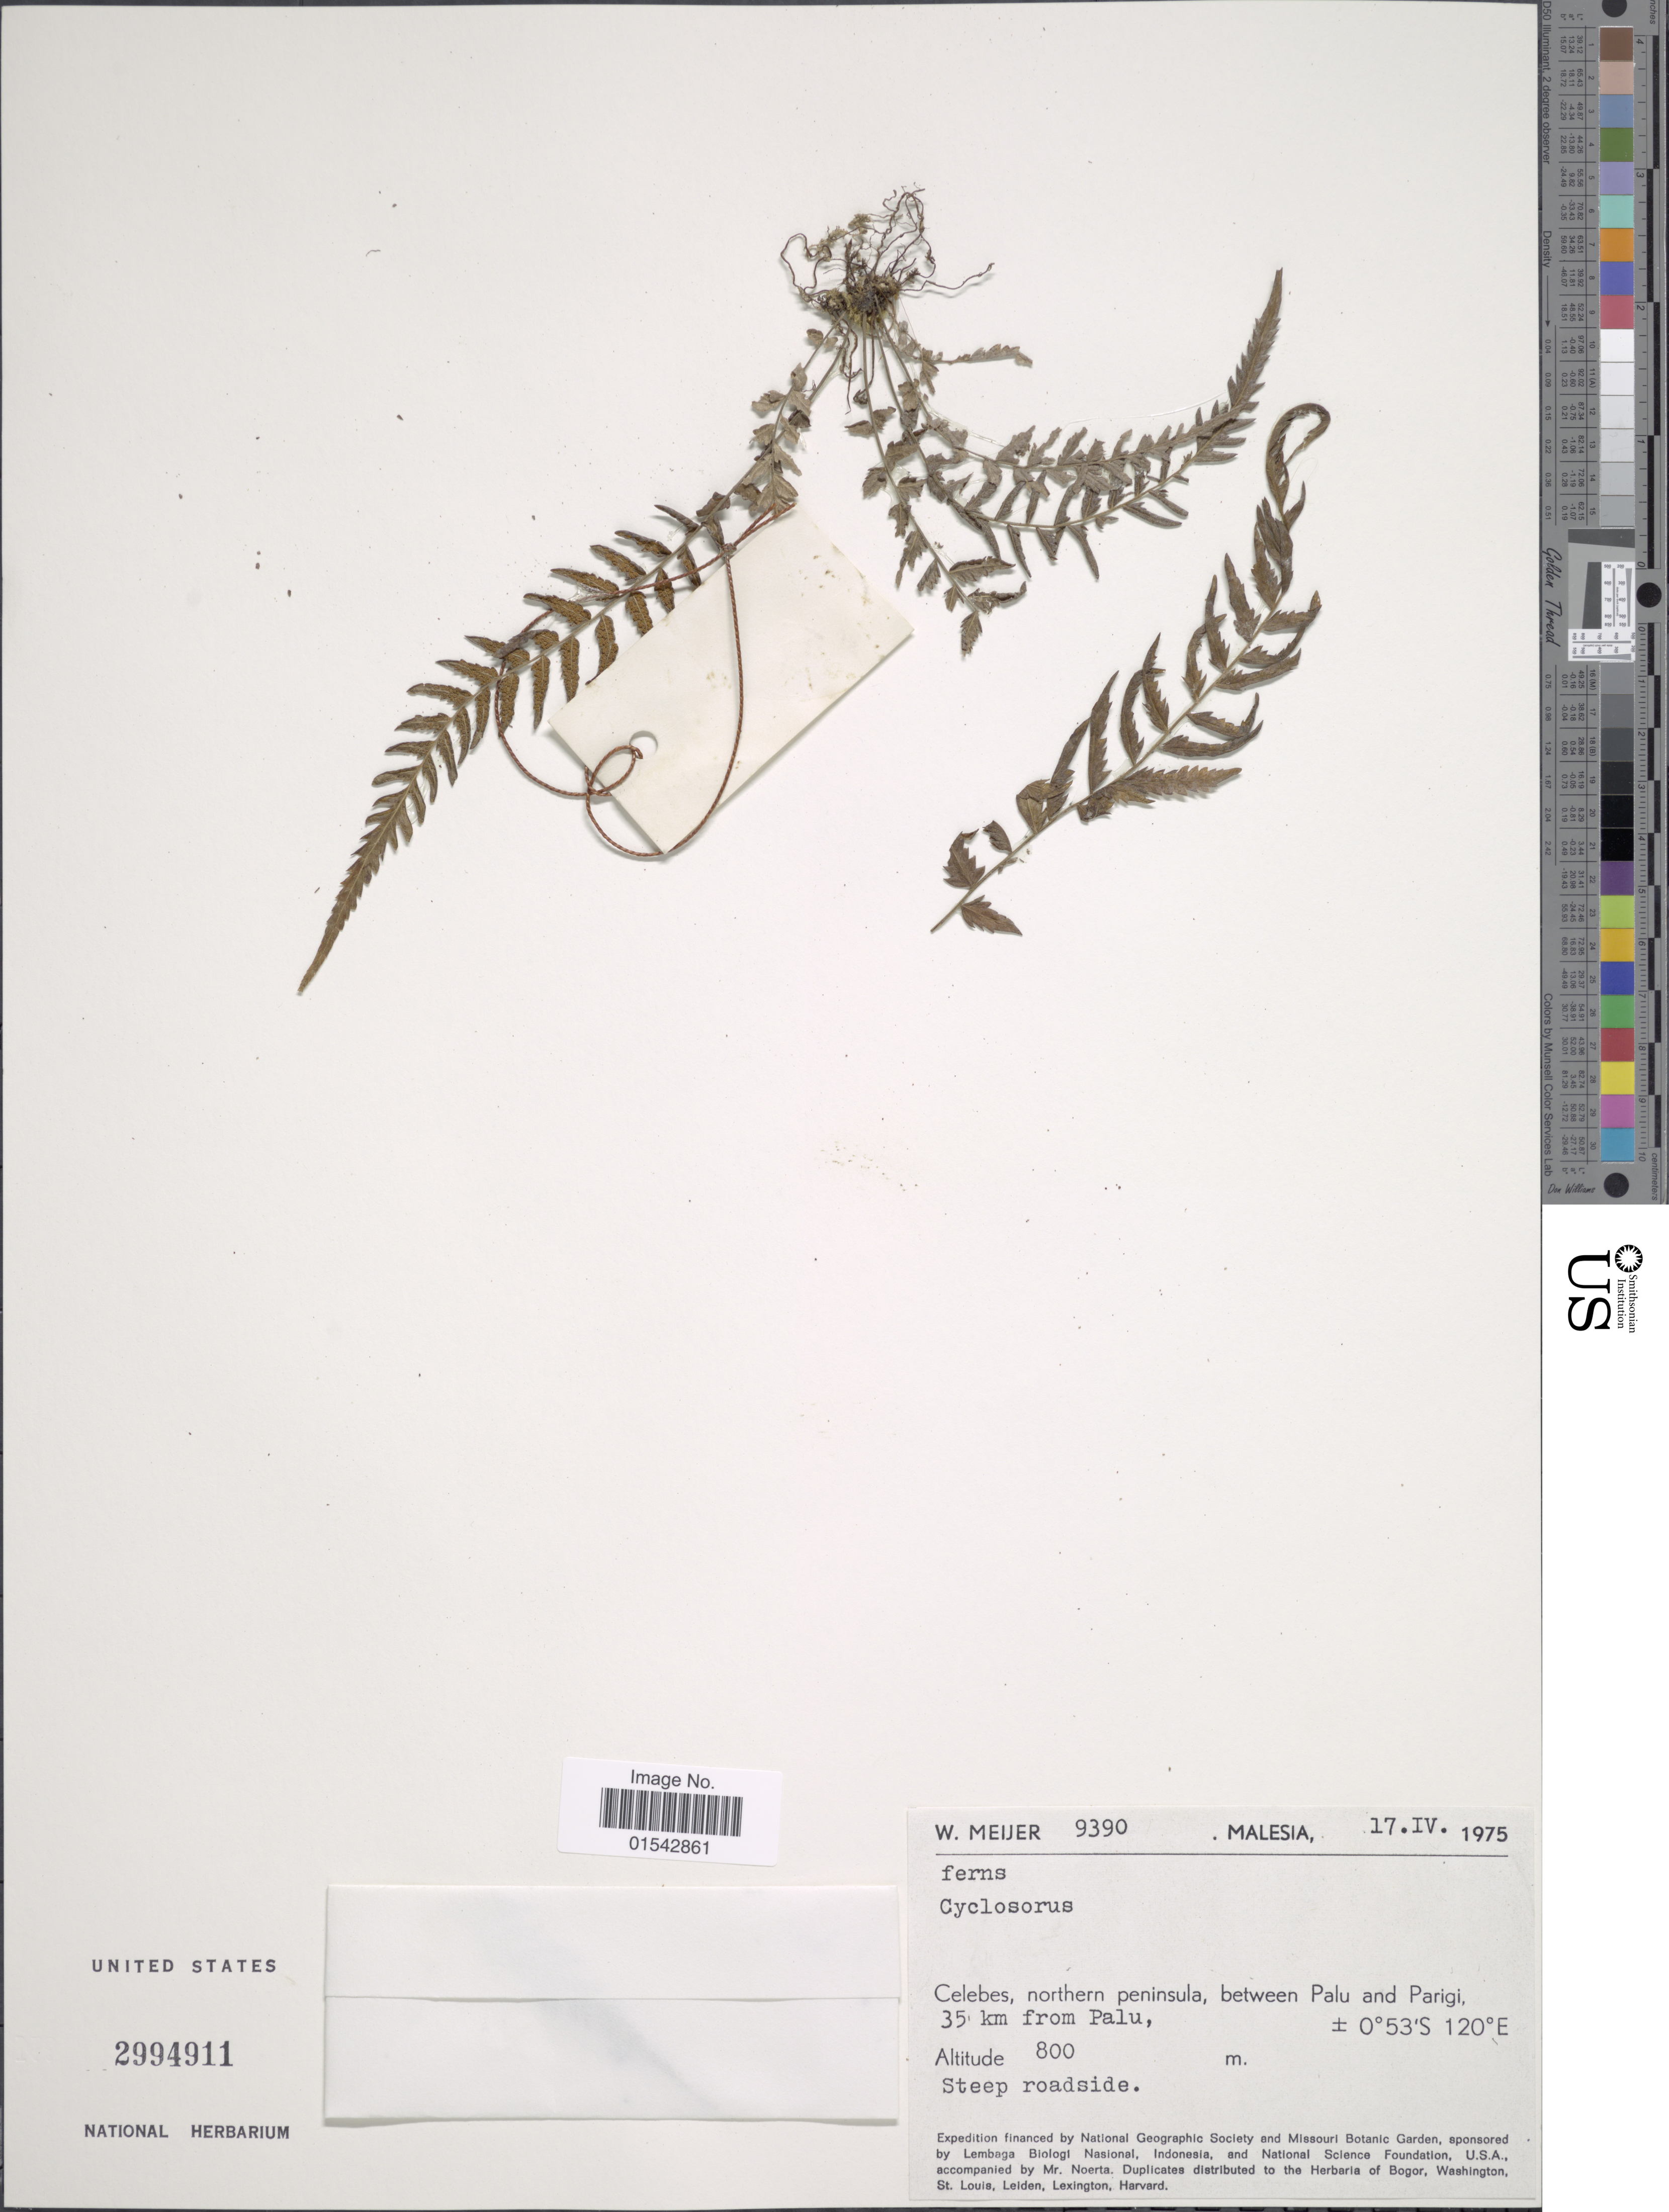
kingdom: Plantae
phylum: Tracheophyta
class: Polypodiopsida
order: Polypodiales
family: Thelypteridaceae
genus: Cyclosorus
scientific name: Cyclosorus sp.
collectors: W. Meijer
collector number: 9390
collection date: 1975-05-17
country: Indonesia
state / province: Sumatra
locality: Malesia, Celebes, Northern Peninsula, between Palu and Parigi, 35 km from Palu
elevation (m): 800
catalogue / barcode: US 2994911